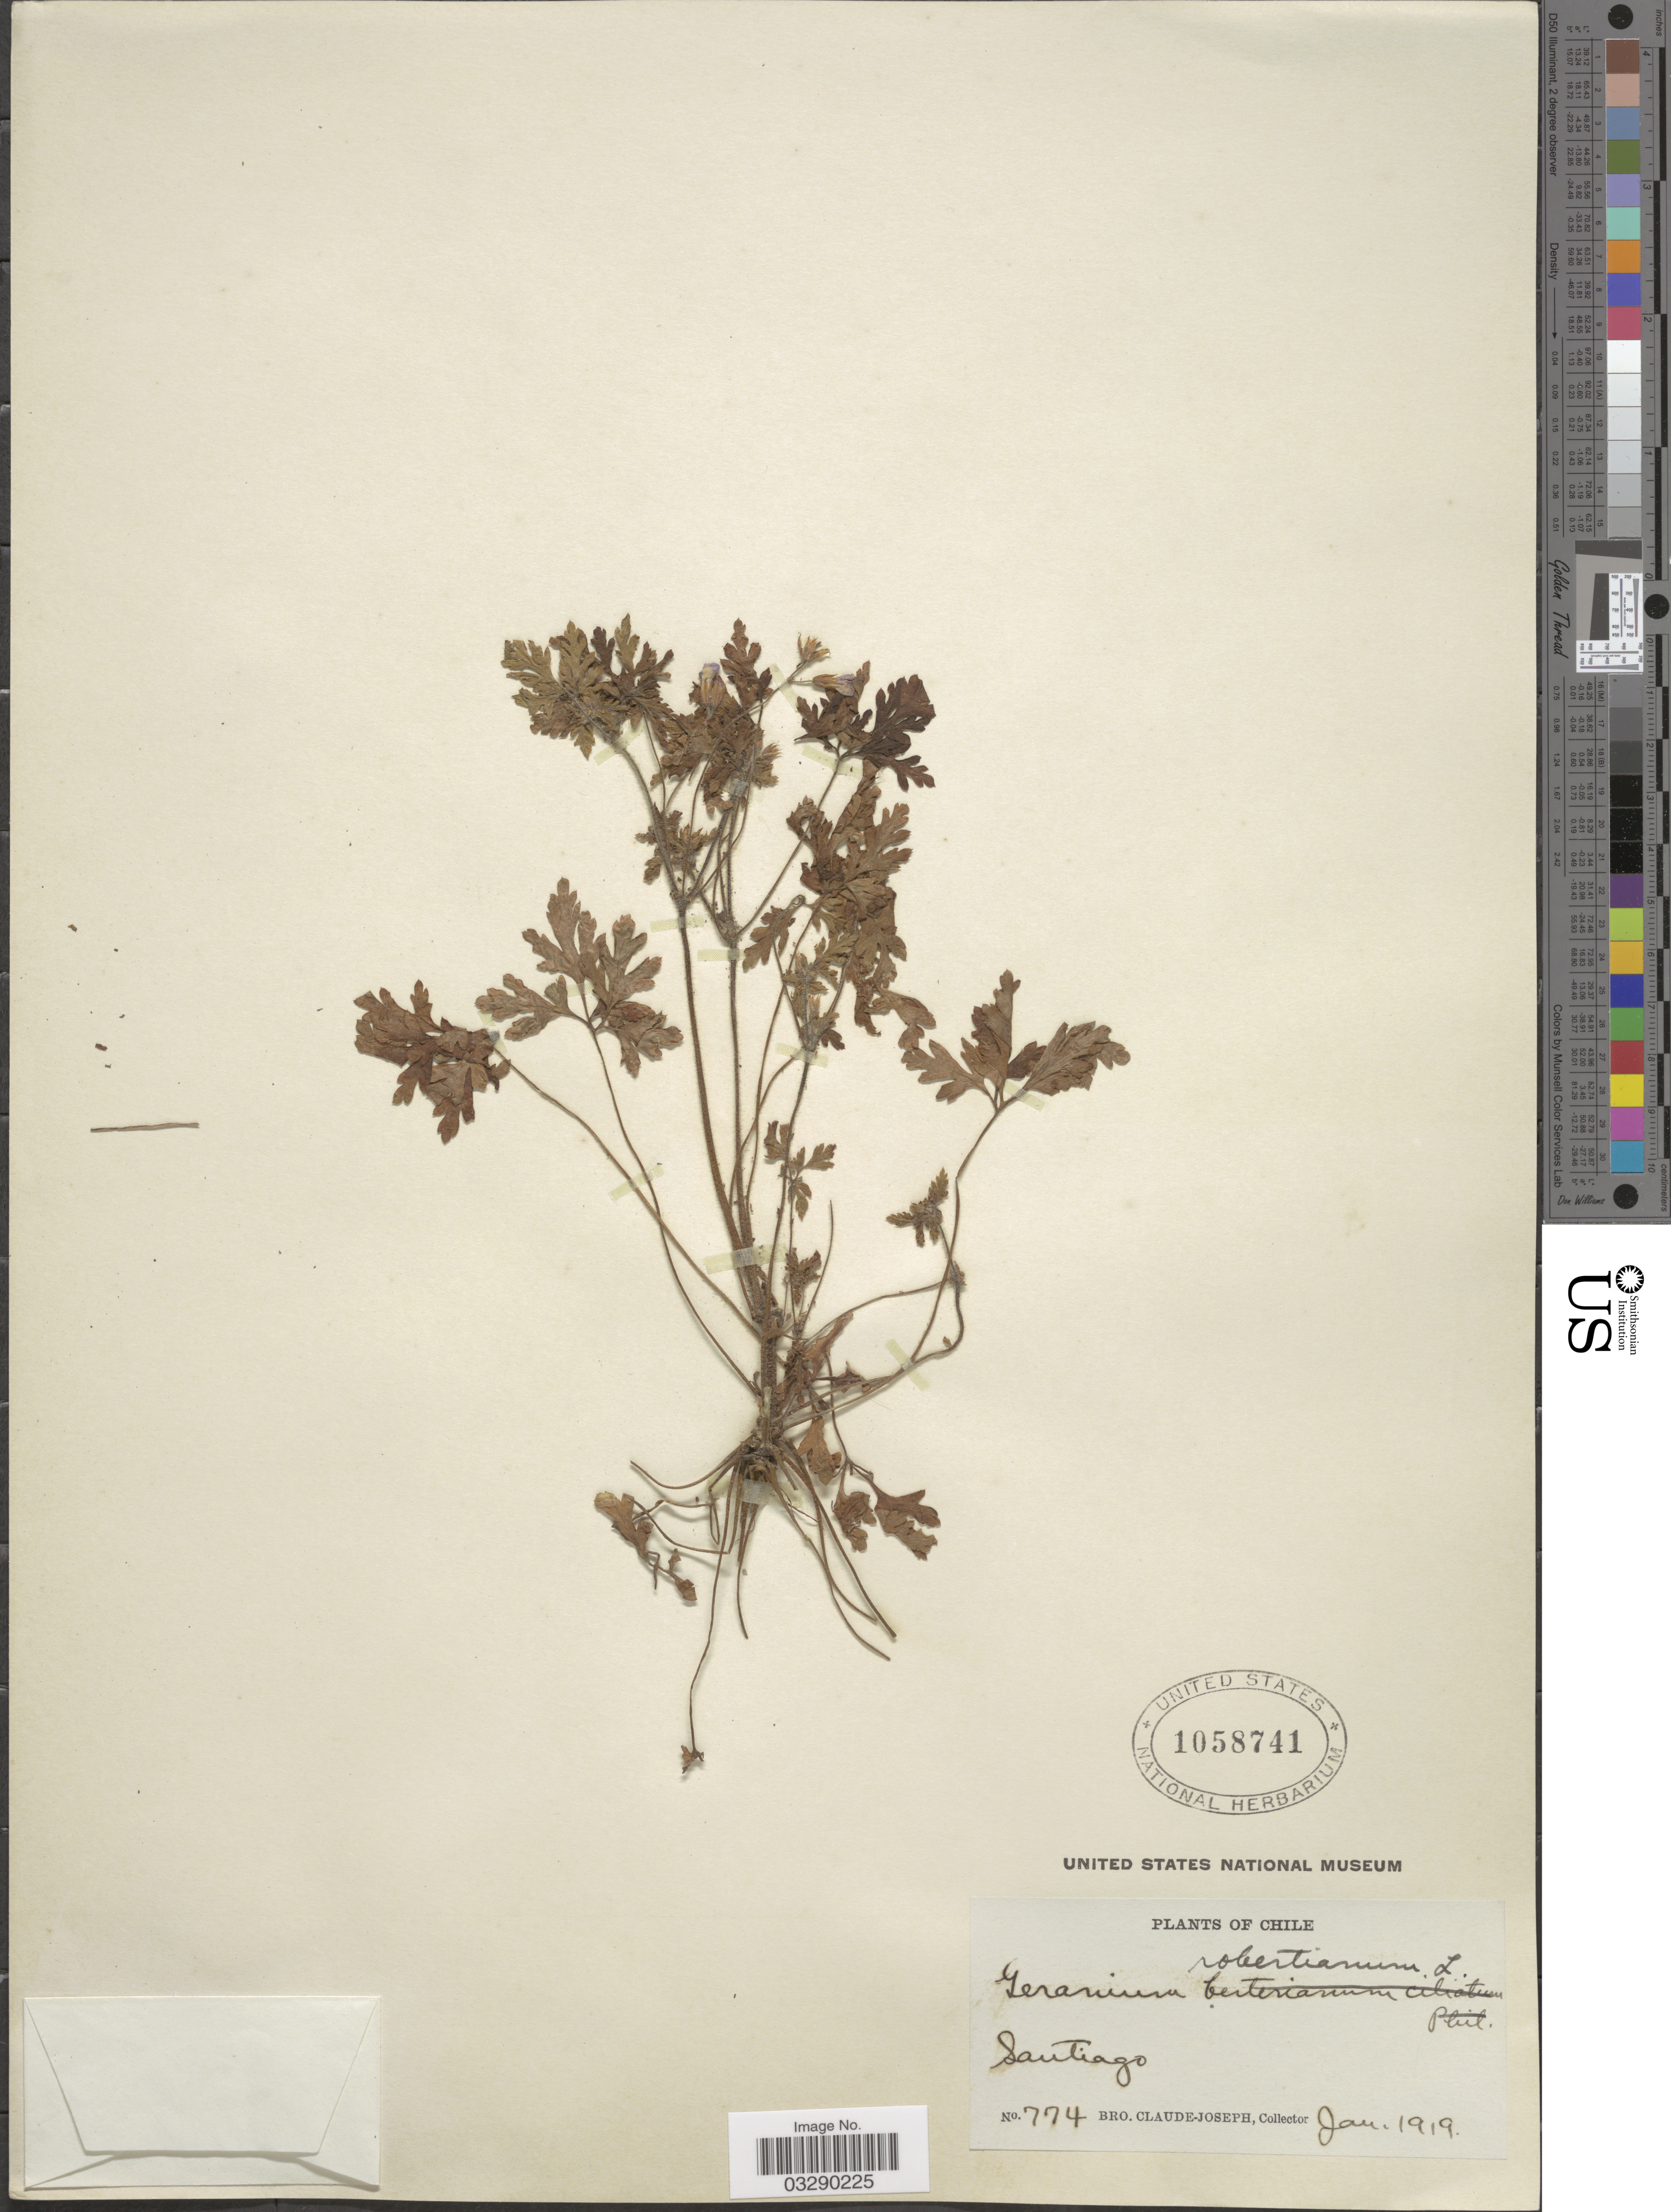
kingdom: Plantae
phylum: Tracheophyta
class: Magnoliopsida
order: Geraniales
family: Geraniaceae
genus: Geranium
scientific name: Geranium robertianum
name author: L.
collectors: Bro. Claude-Joseph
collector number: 774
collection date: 1919-01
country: Chile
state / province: Región Metropolitana (RM)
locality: Santiago.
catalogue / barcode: US 1058741